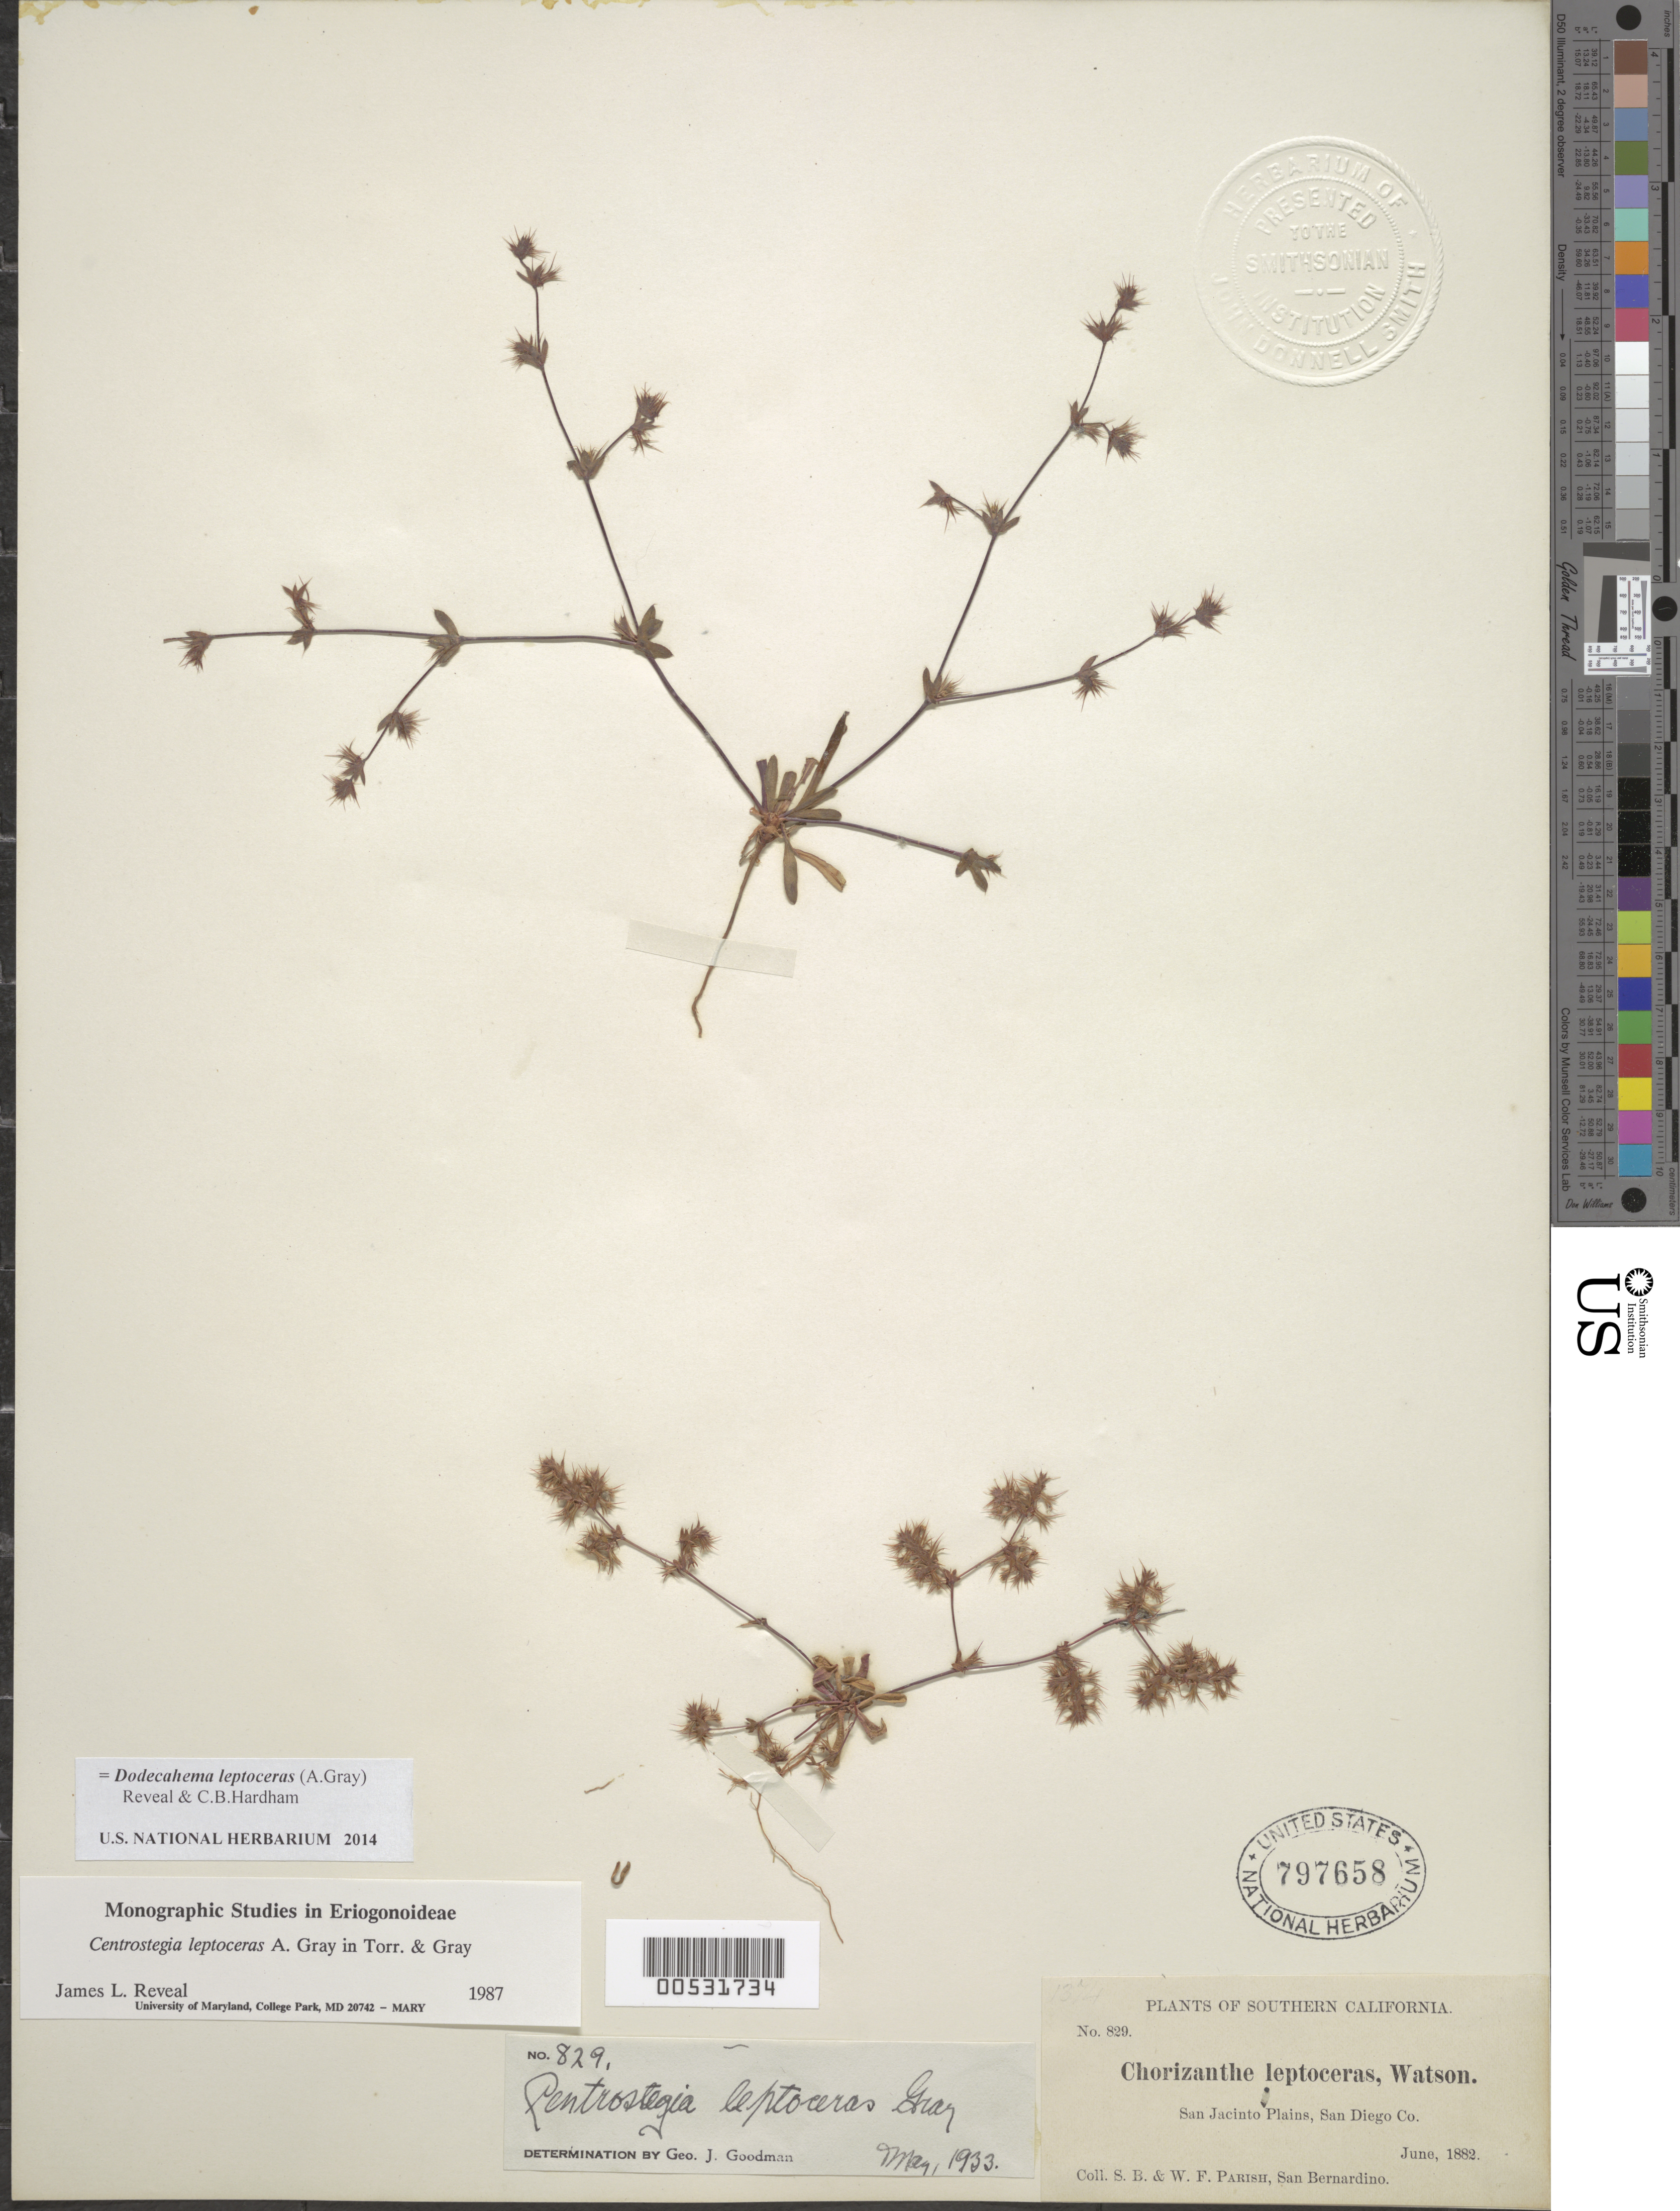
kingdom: Plantae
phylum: Tracheophyta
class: Magnoliopsida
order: Caryophyllales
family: Polygonaceae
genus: Dodecahema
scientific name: Dodecahema leptoceras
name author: (A. Gray) Reveal & Hardham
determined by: Reveal, James L.; Hardham, C. B.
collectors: S. B. Parish & W. F. Parish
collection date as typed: Jun 1882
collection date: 1882-06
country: United States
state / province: California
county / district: San Diego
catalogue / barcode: US 797658